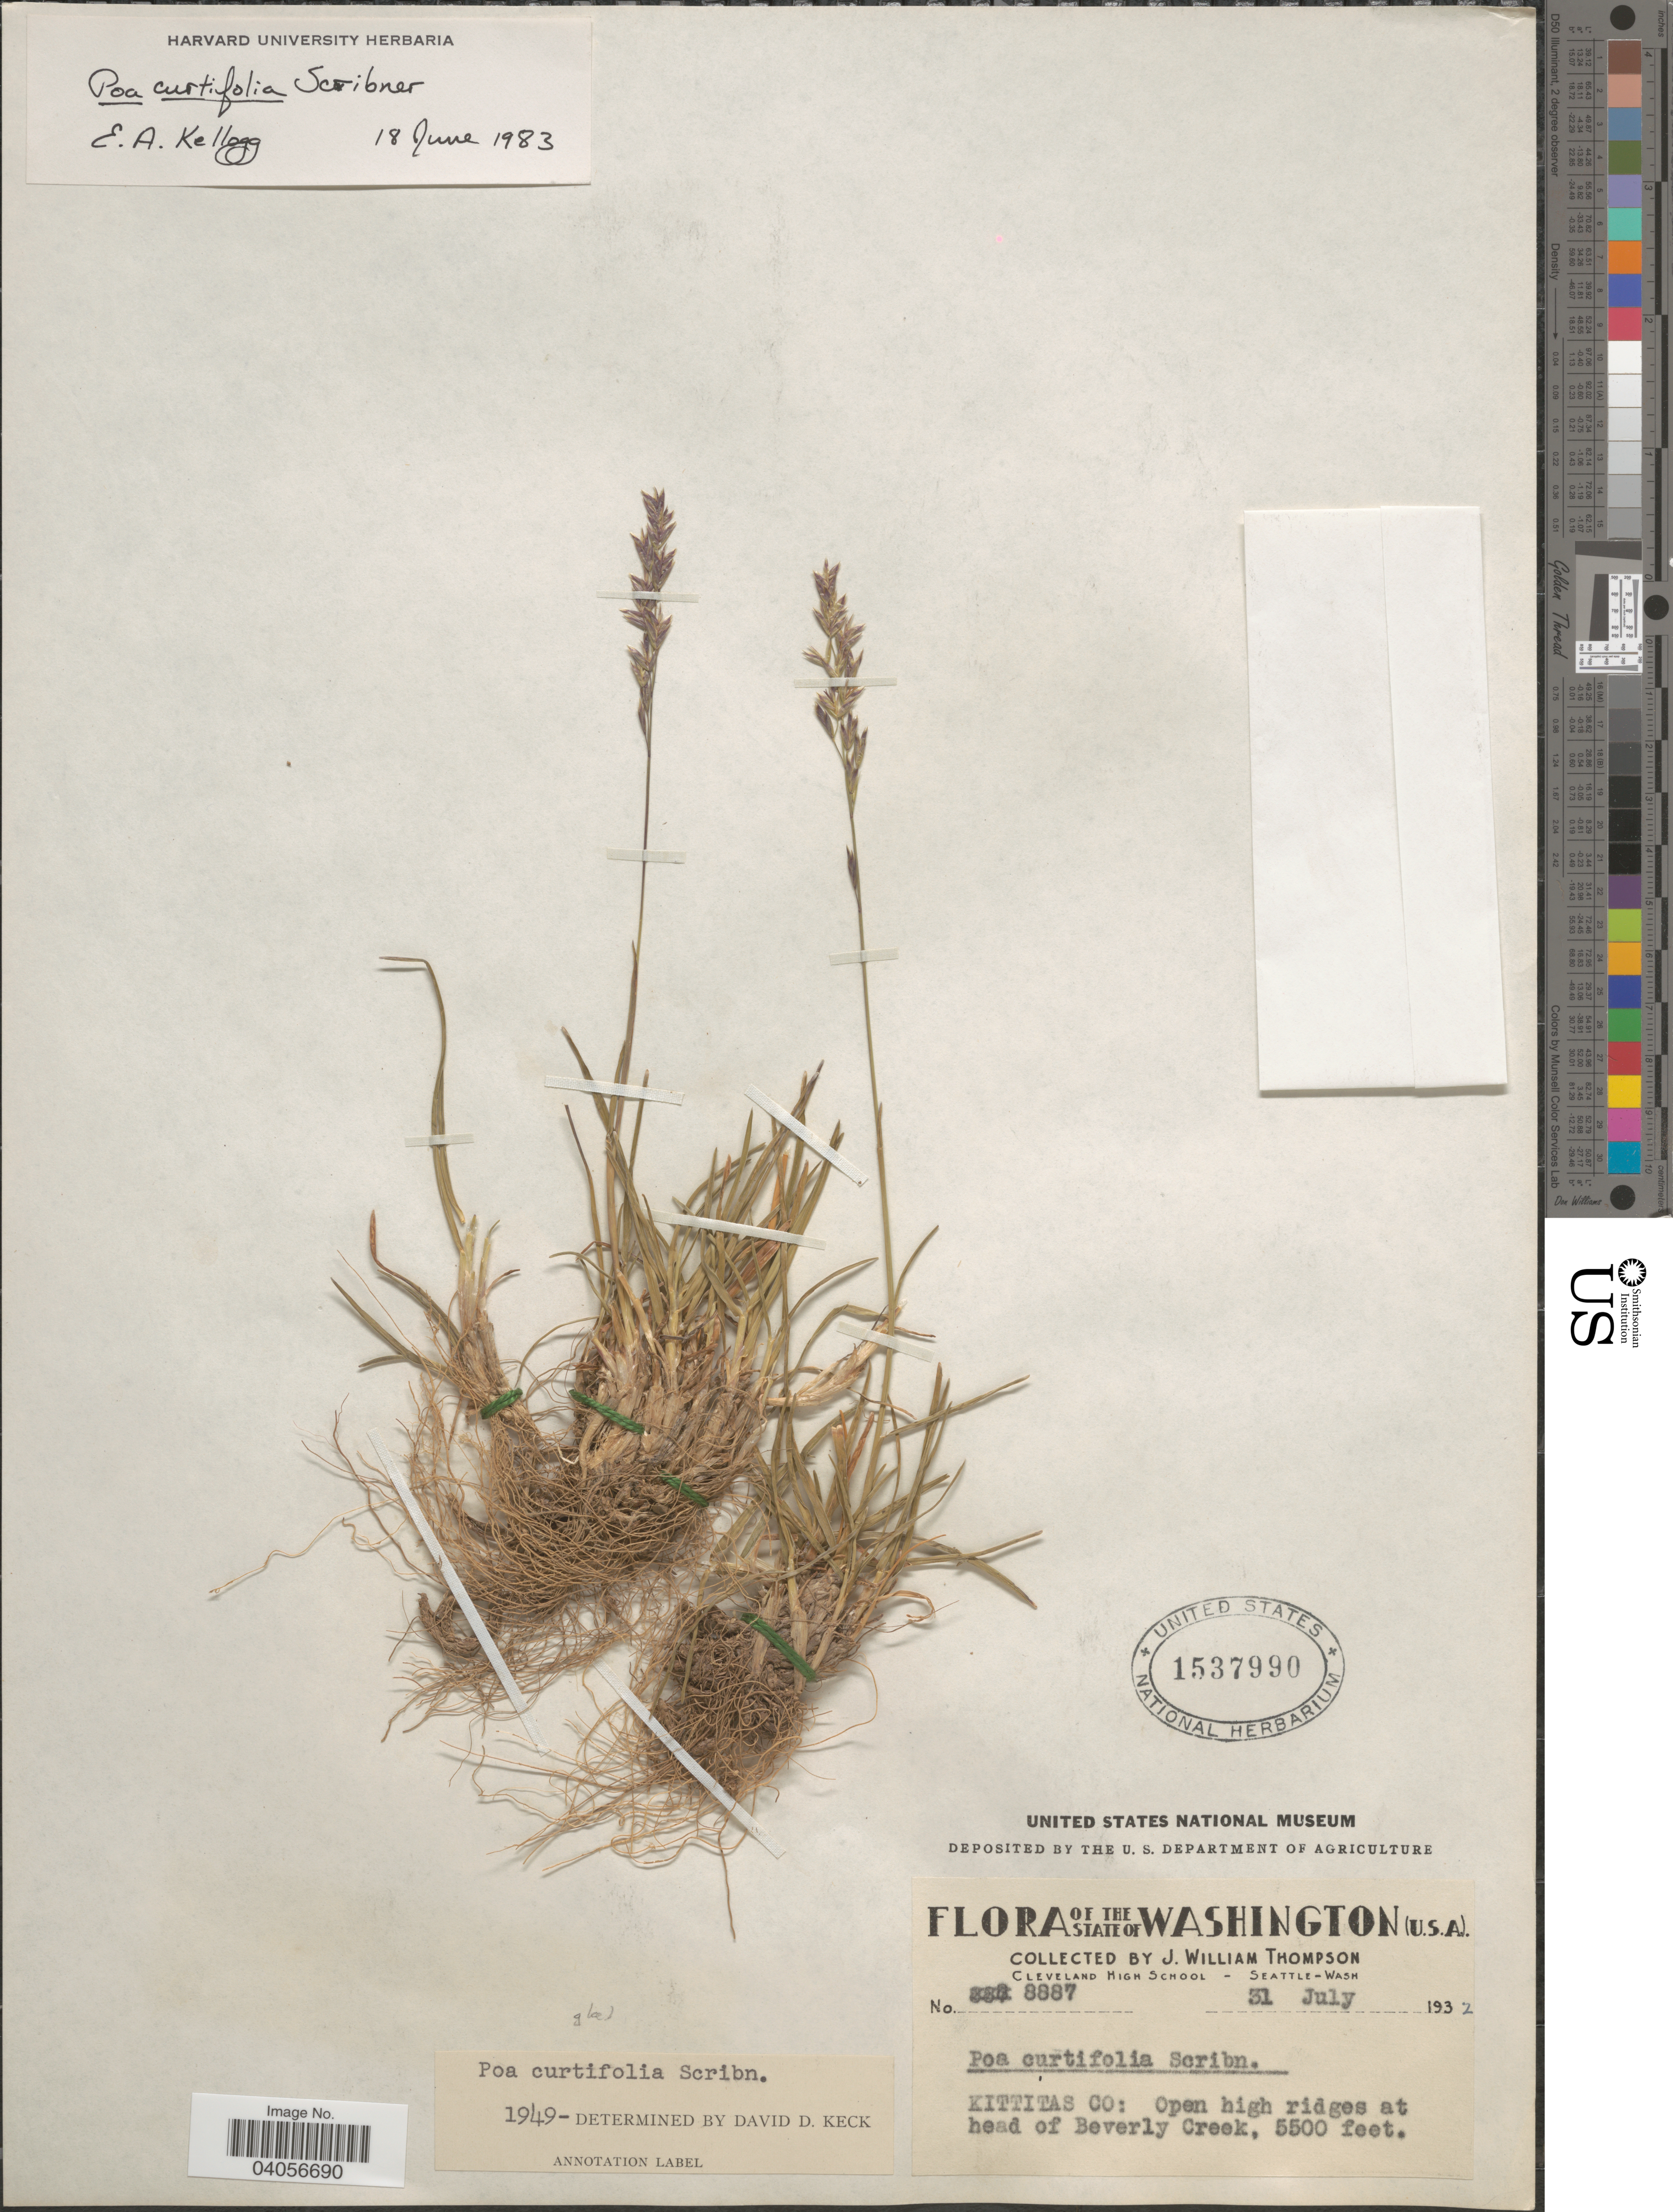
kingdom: Plantae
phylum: Tracheophyta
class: Liliopsida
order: Poales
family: Poaceae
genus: Poa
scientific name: Poa curtifolia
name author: Scribn.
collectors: J. W. Thompson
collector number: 8887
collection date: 1932-07-31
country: United States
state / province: Washington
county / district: Kittitas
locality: Kittitas Co: Open high ridges at head of Beverly Creek.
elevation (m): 1676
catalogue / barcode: US 1537990